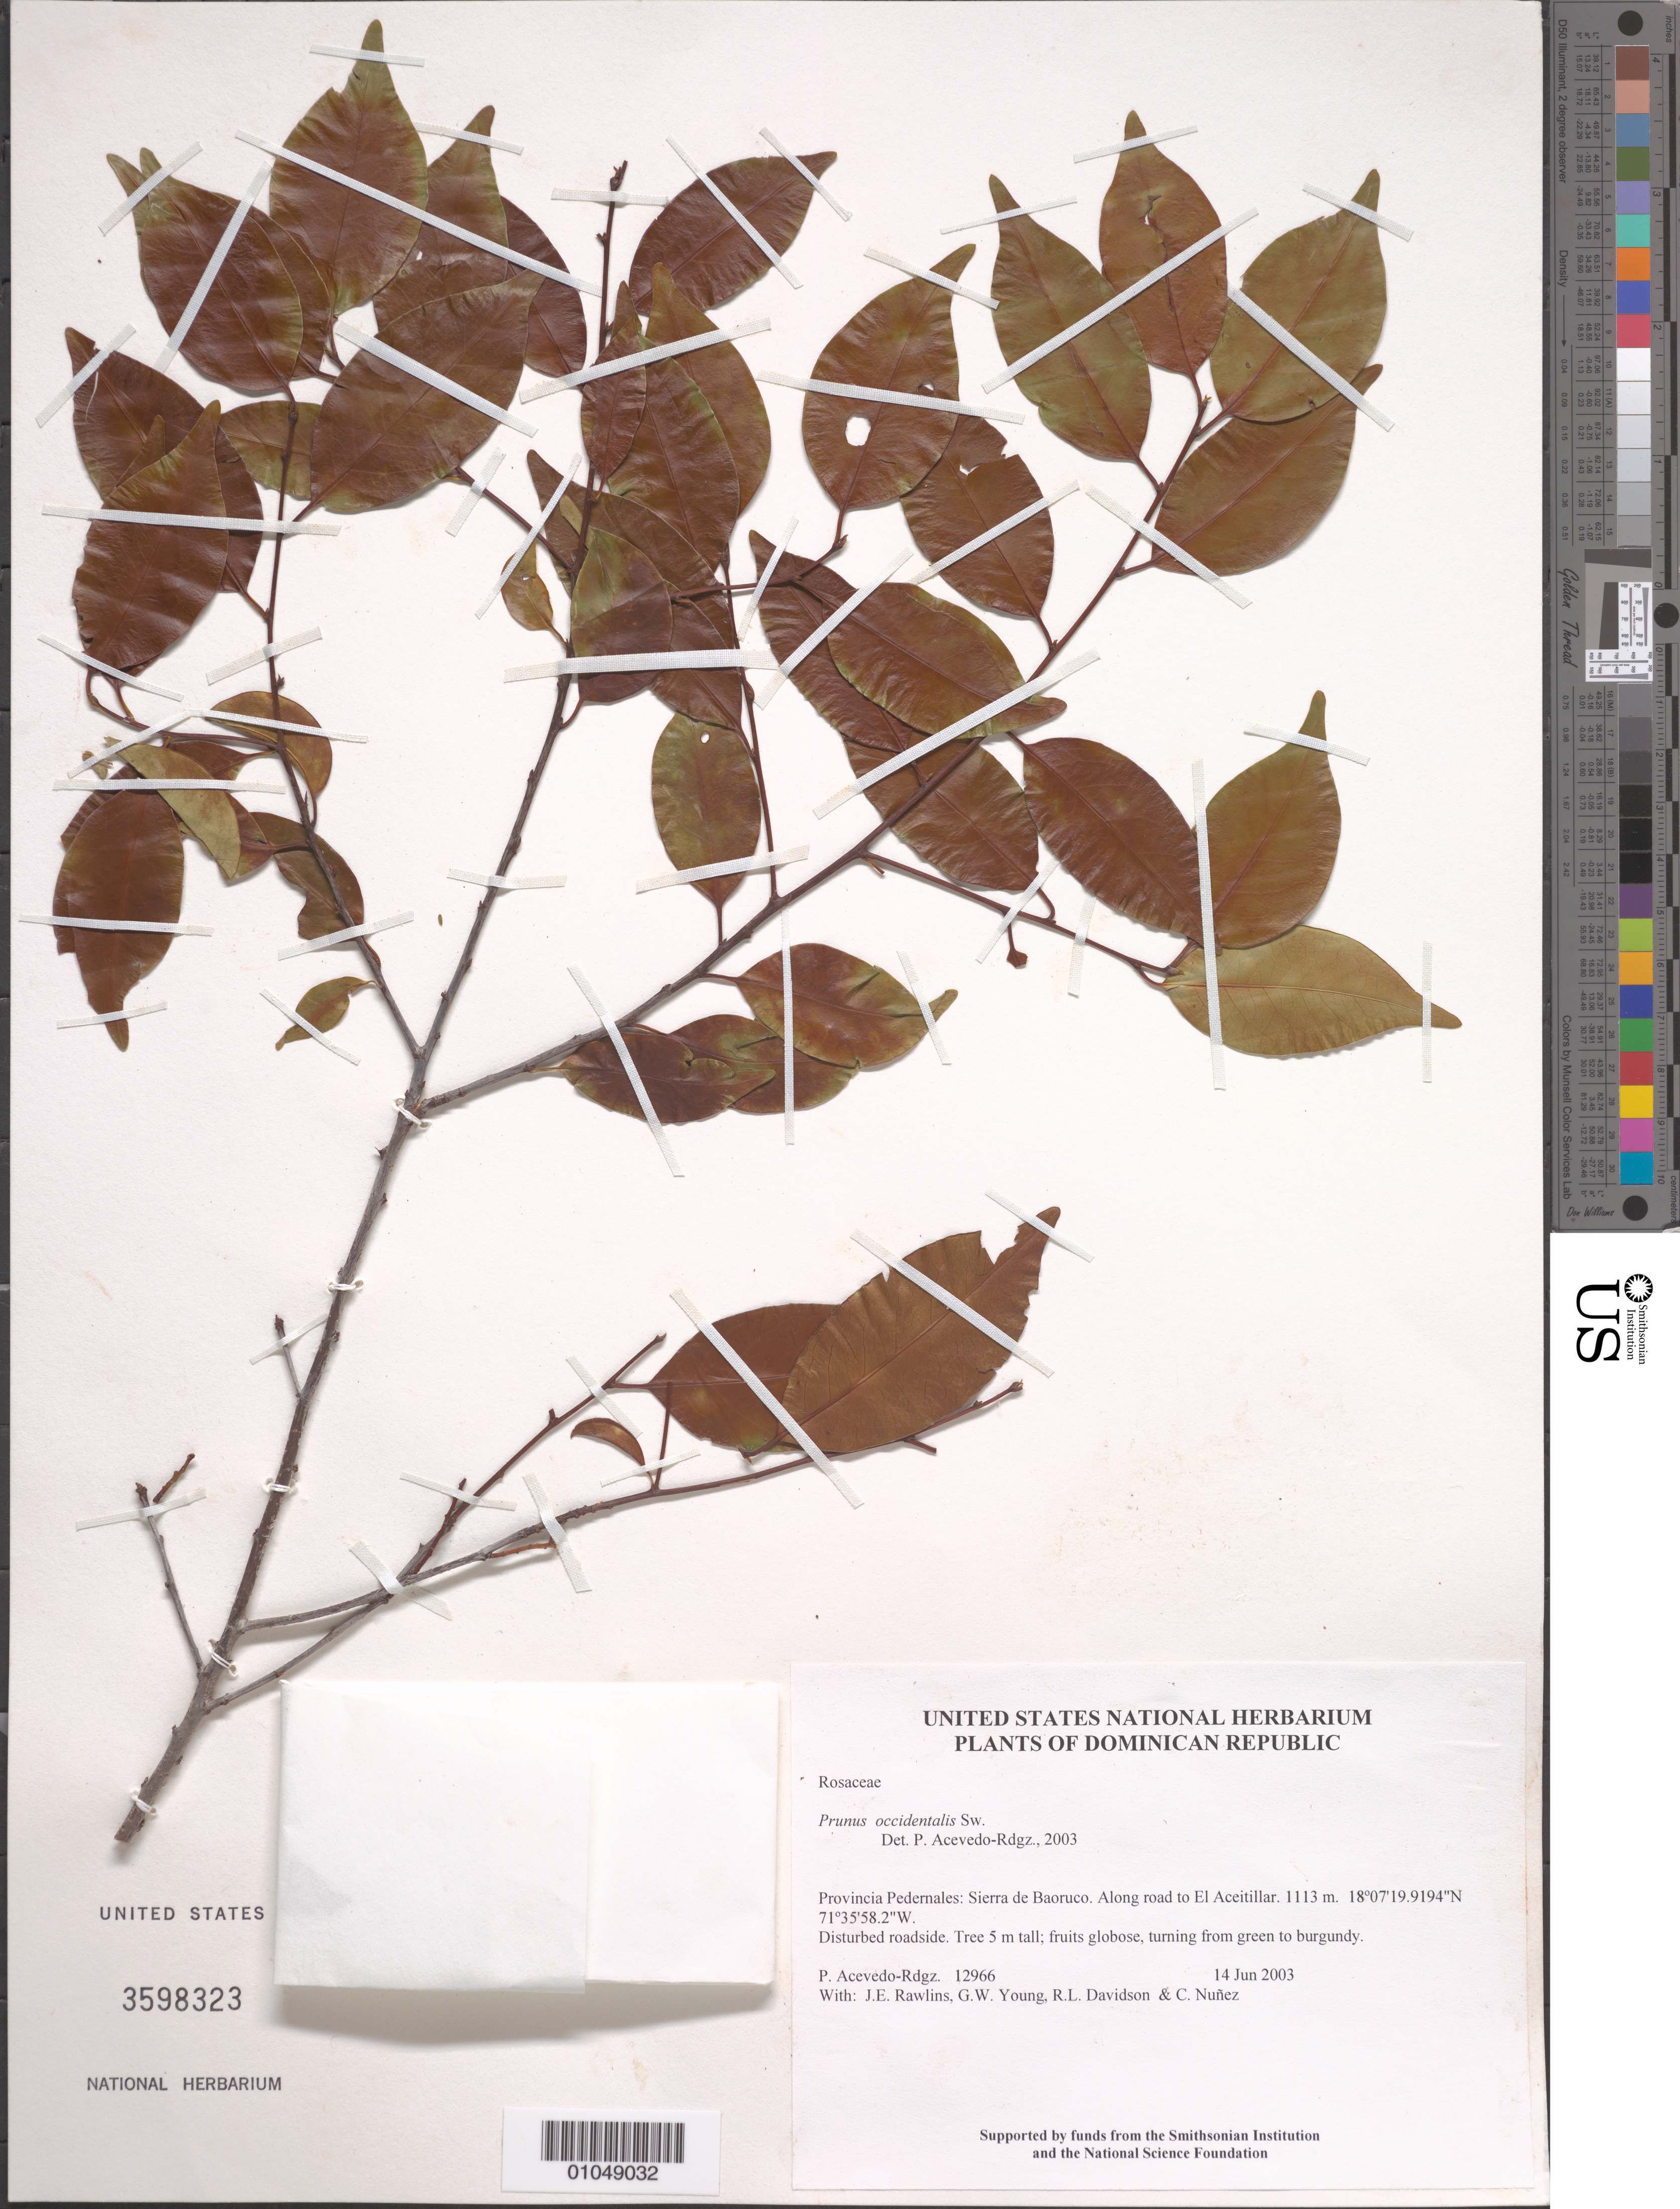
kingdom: Plantae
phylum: Tracheophyta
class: Magnoliopsida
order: Rosales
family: Rosaceae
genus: Prunus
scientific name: Prunus occidentalis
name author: Sw.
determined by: Acevedo-Rodríguez, P., (BOT), Smithsonian Institution - National Museum of Natural History (UNITED STATES)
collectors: P. Acevedo-Rodr., J. Rawlins, G. Young, R. Davidson & C. Nunez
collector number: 12966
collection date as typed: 14 Jun 2003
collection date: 2003-06-14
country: Dominican Republic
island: Hispaniola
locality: Provincia Pedernales: Sierra de Baoruco. Along road to El Aceitillar.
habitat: Disturbed roadside.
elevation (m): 1113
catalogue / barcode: US 3598323